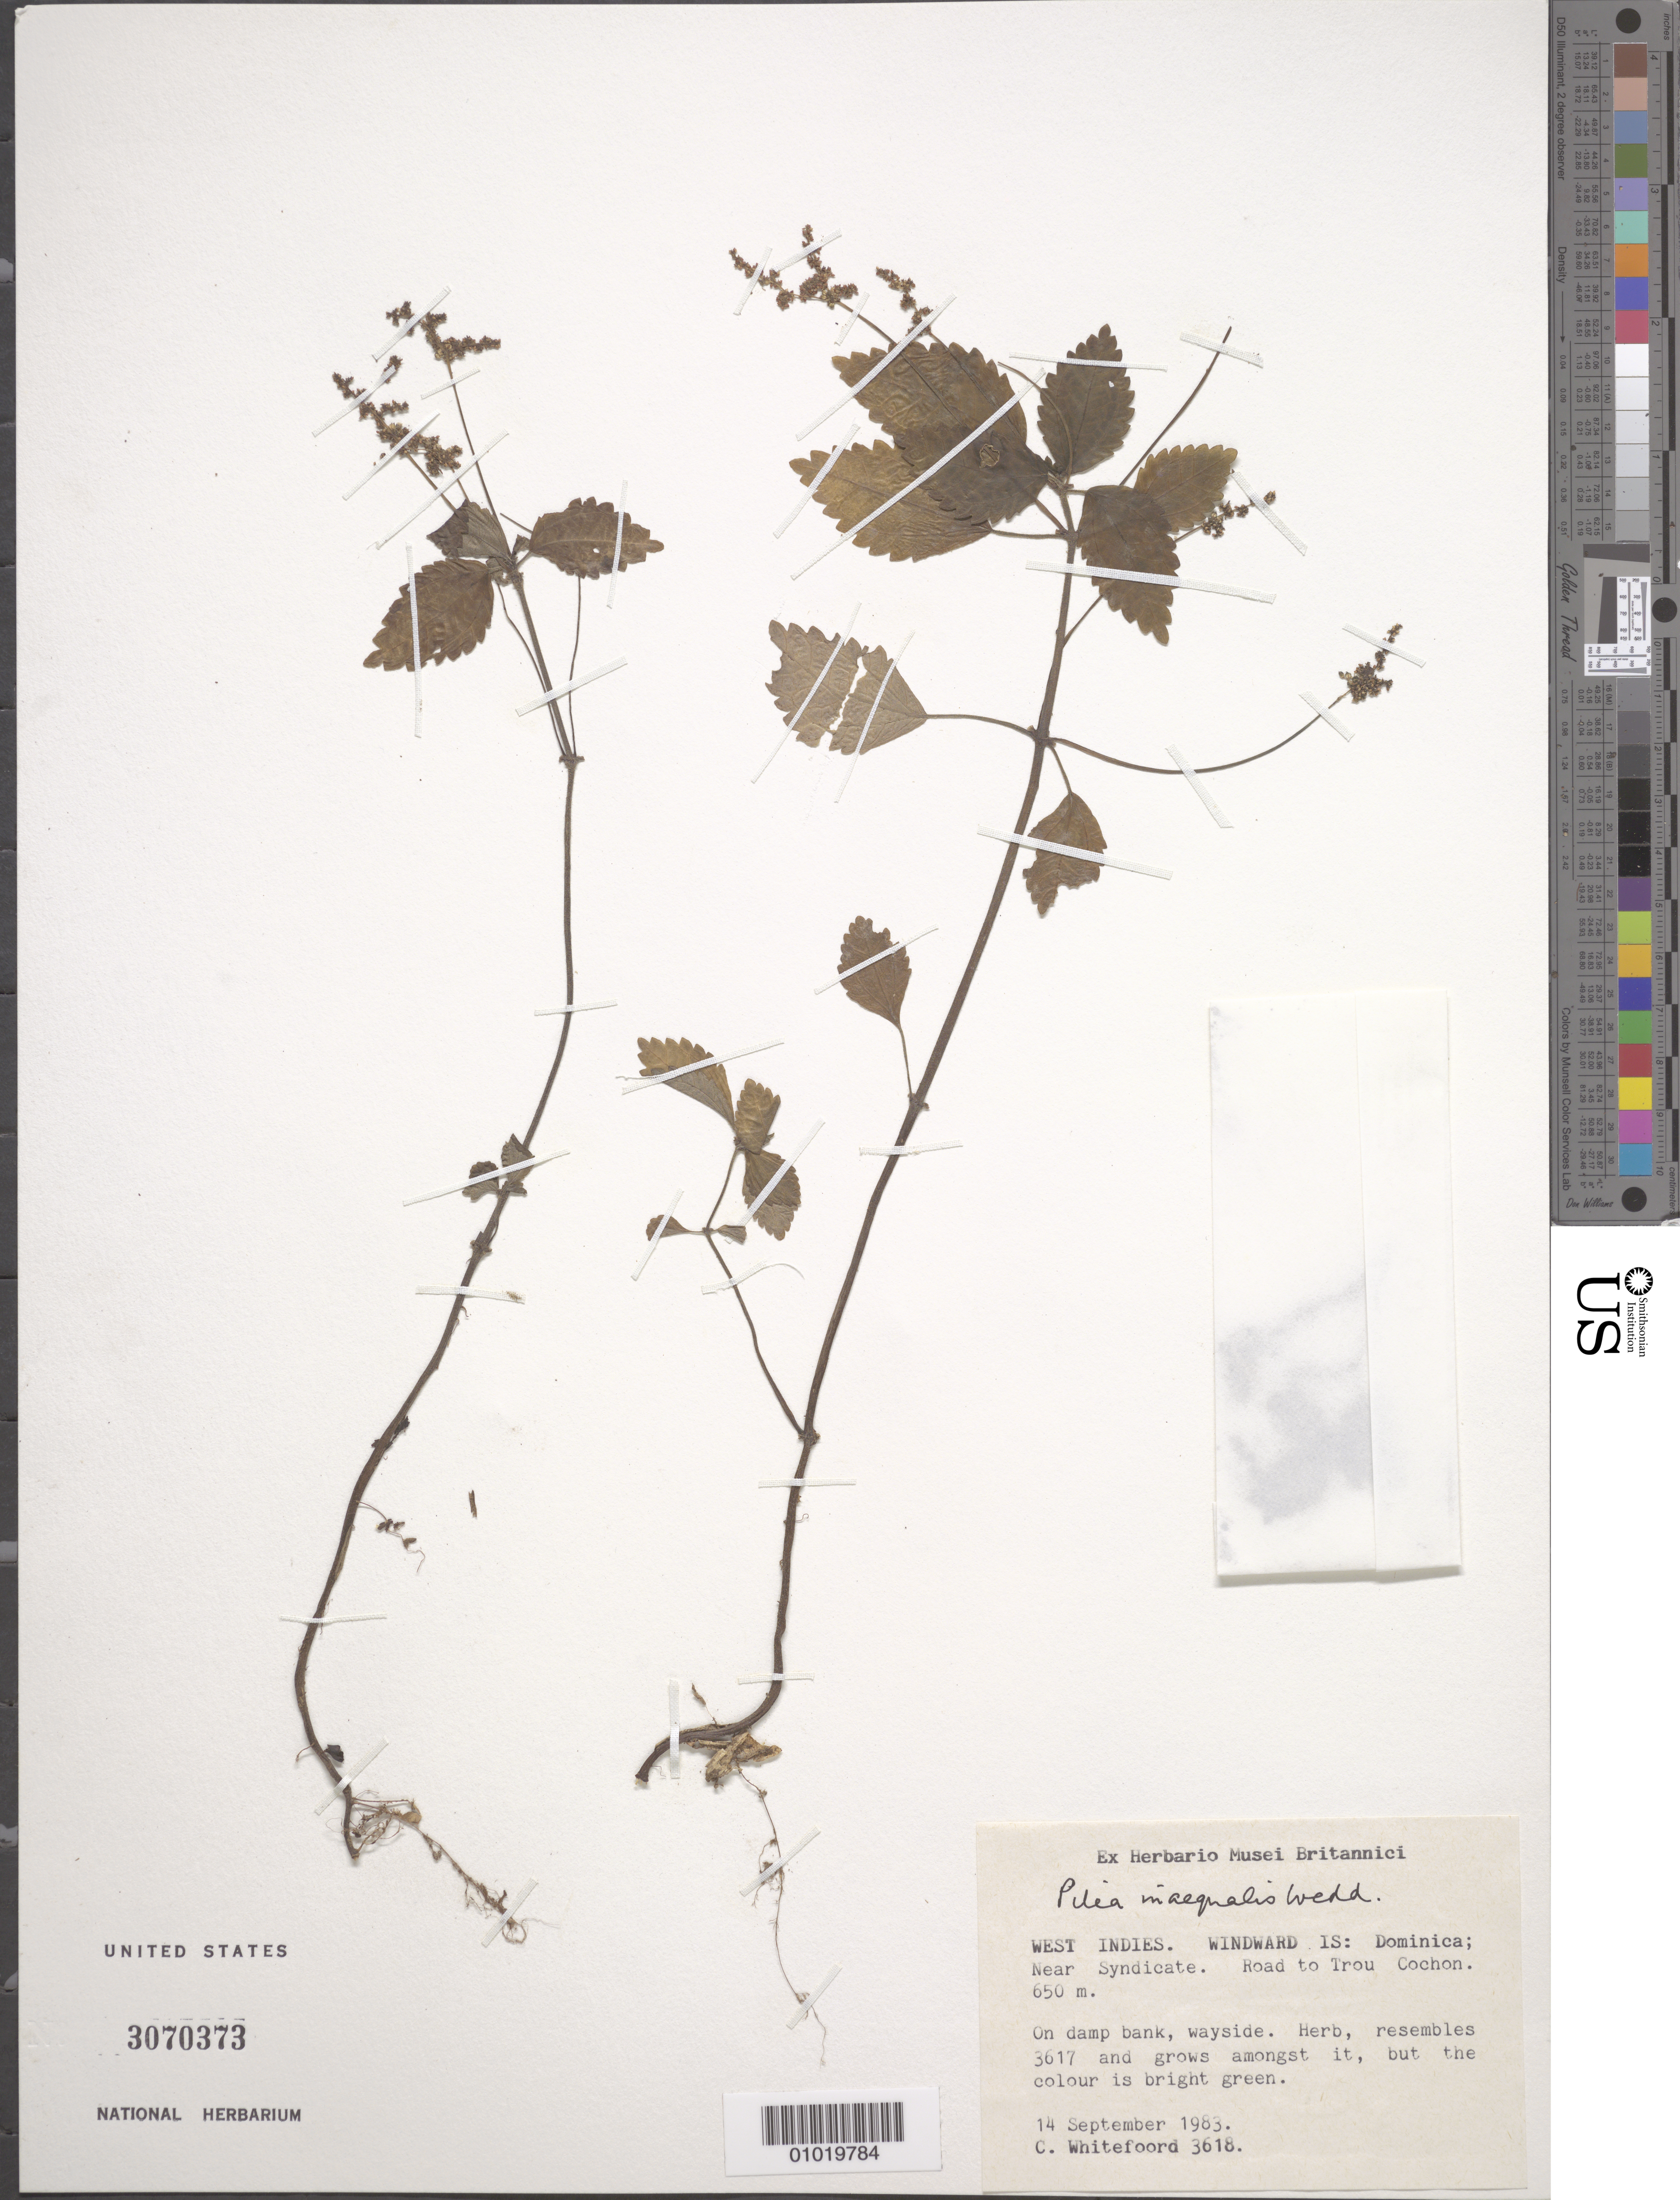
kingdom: Plantae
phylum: Tracheophyta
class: Magnoliopsida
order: Rosales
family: Urticaceae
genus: Pilea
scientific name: Pilea inaequalis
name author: (Juss. ex Poir.) Wedd.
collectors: C. Whitefoord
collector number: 3618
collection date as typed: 14 Sep 1983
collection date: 1983-09-14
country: Dominica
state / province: St. Peter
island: Dominica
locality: Near Syndicate. Road to Trou Cochon.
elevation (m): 650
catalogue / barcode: US 3070373